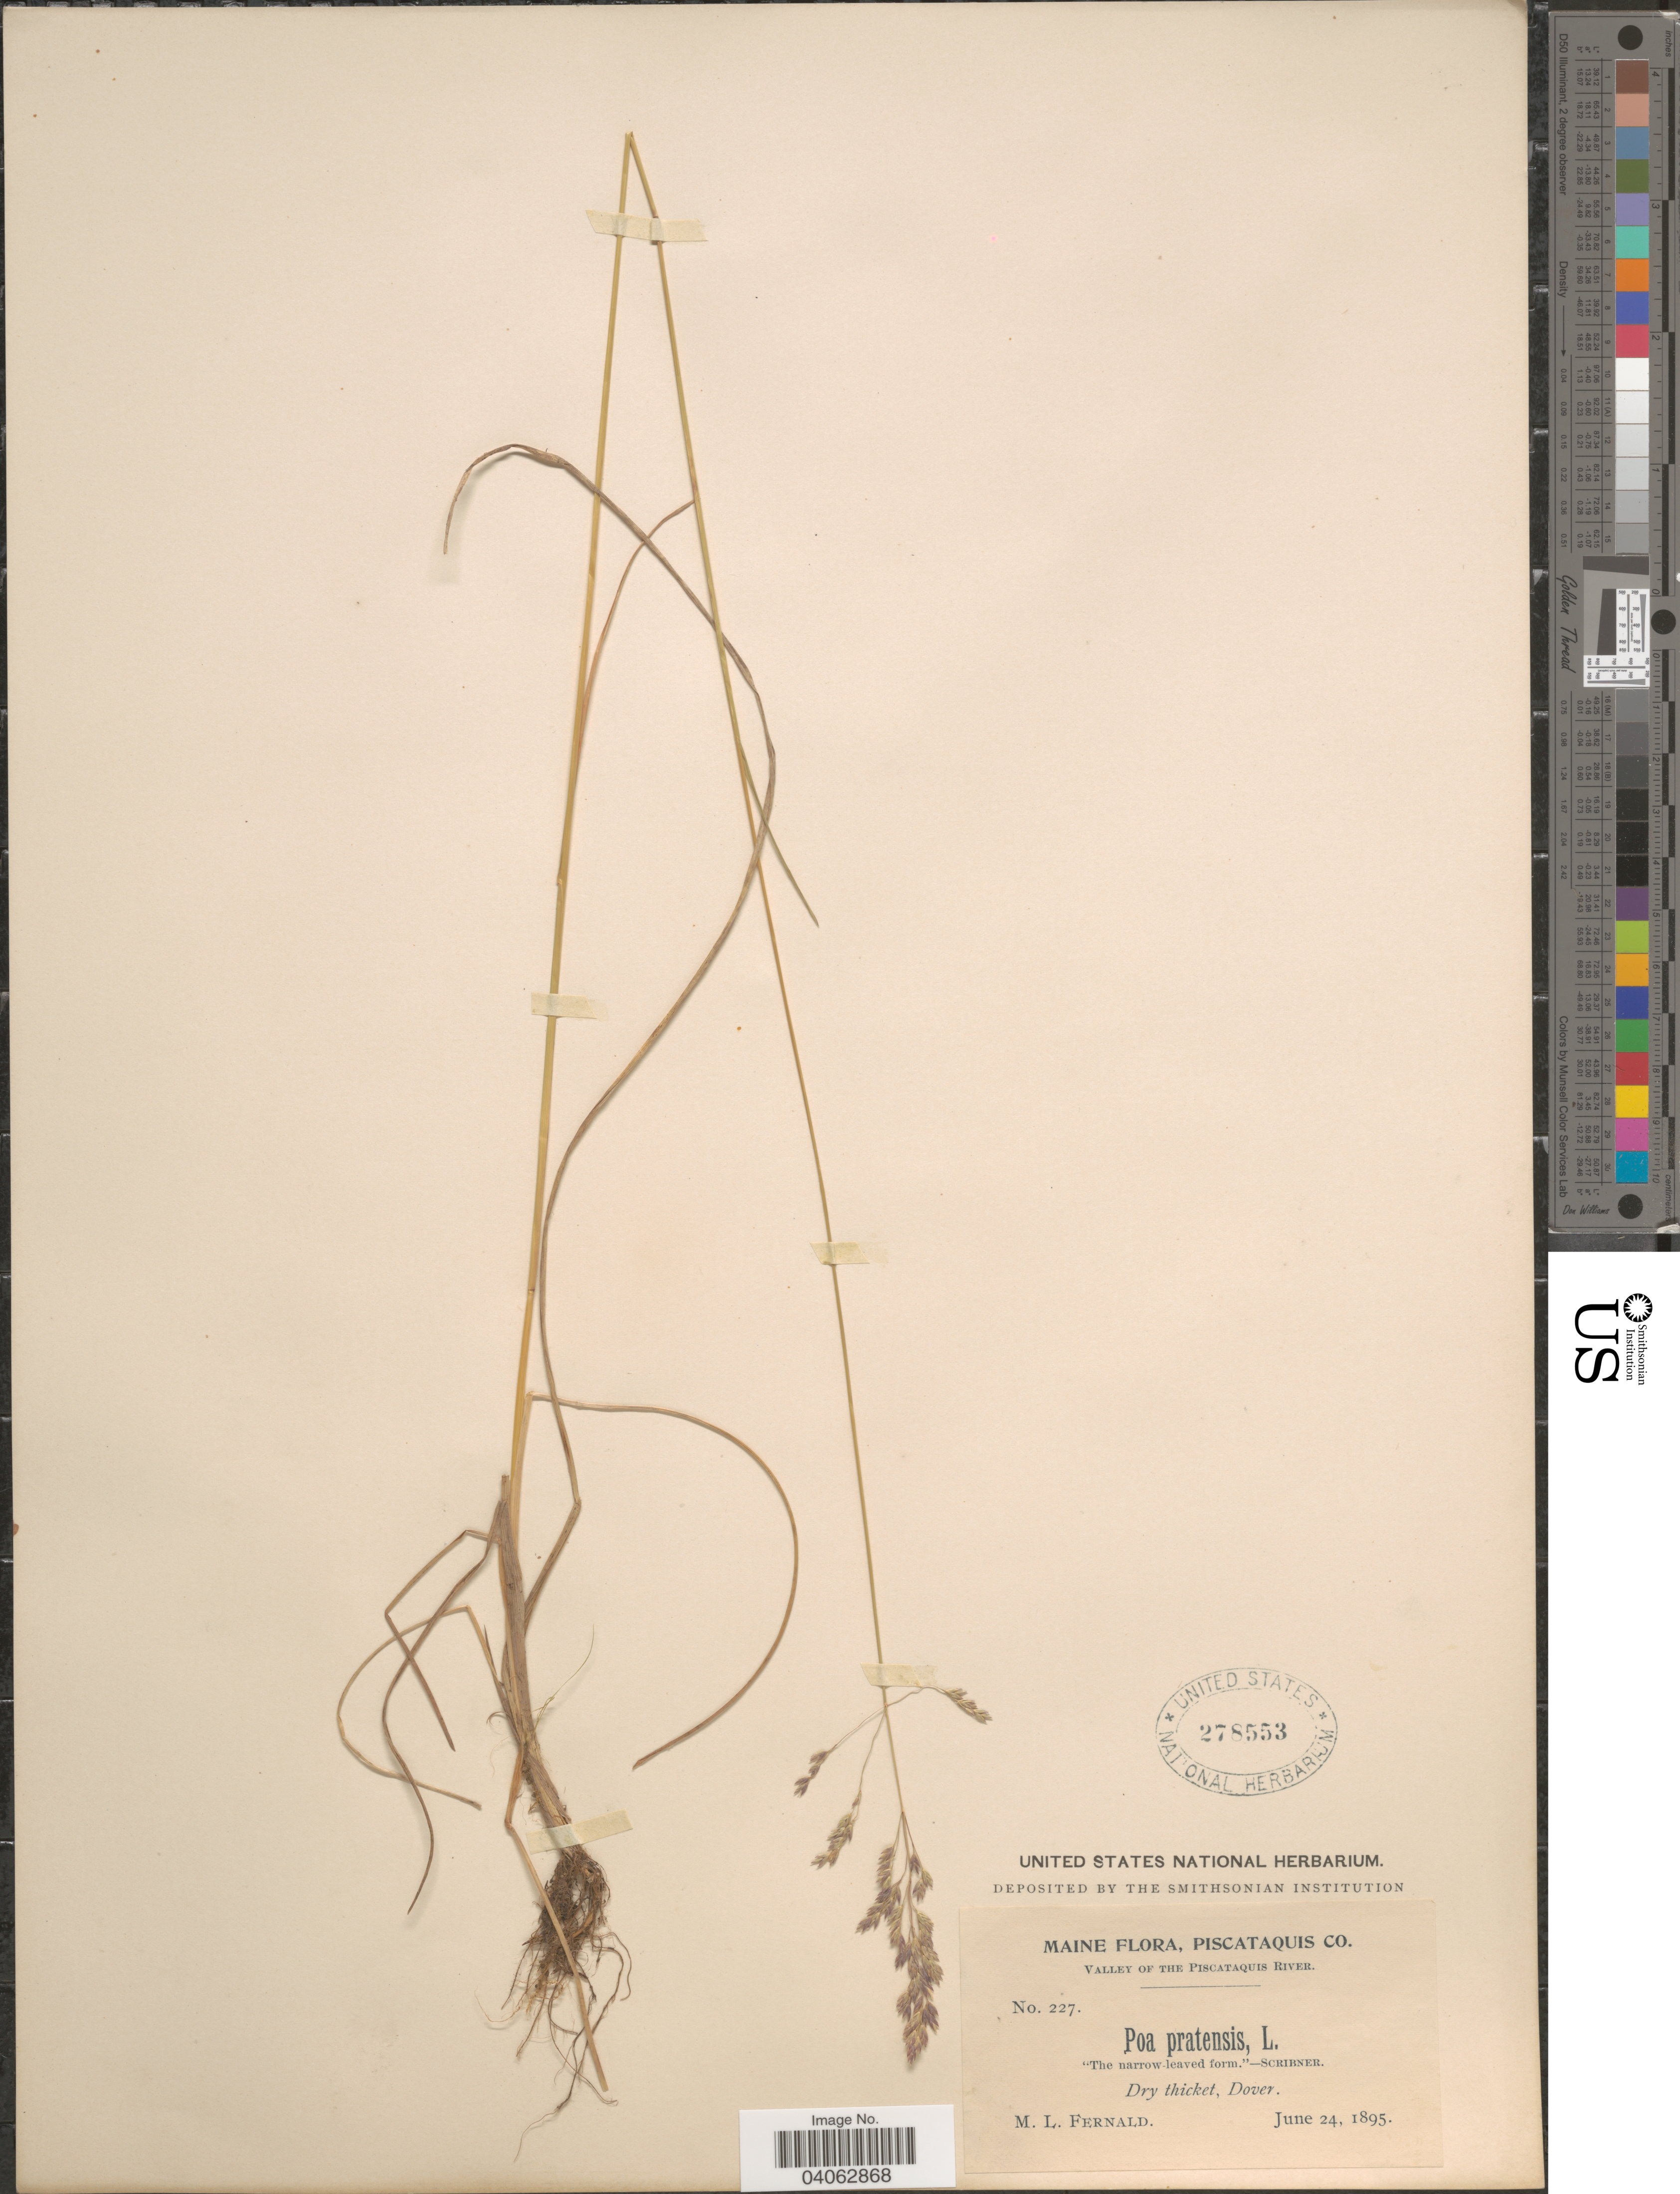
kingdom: Plantae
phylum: Tracheophyta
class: Liliopsida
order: Poales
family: Poaceae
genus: Poa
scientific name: Poa pratensis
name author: L.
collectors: M. L. Fernald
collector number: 227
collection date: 1895-06-24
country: United States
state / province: Maine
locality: Piscataquis Co. Valley of the Piscataquis River. Dover.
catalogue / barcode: US 278553